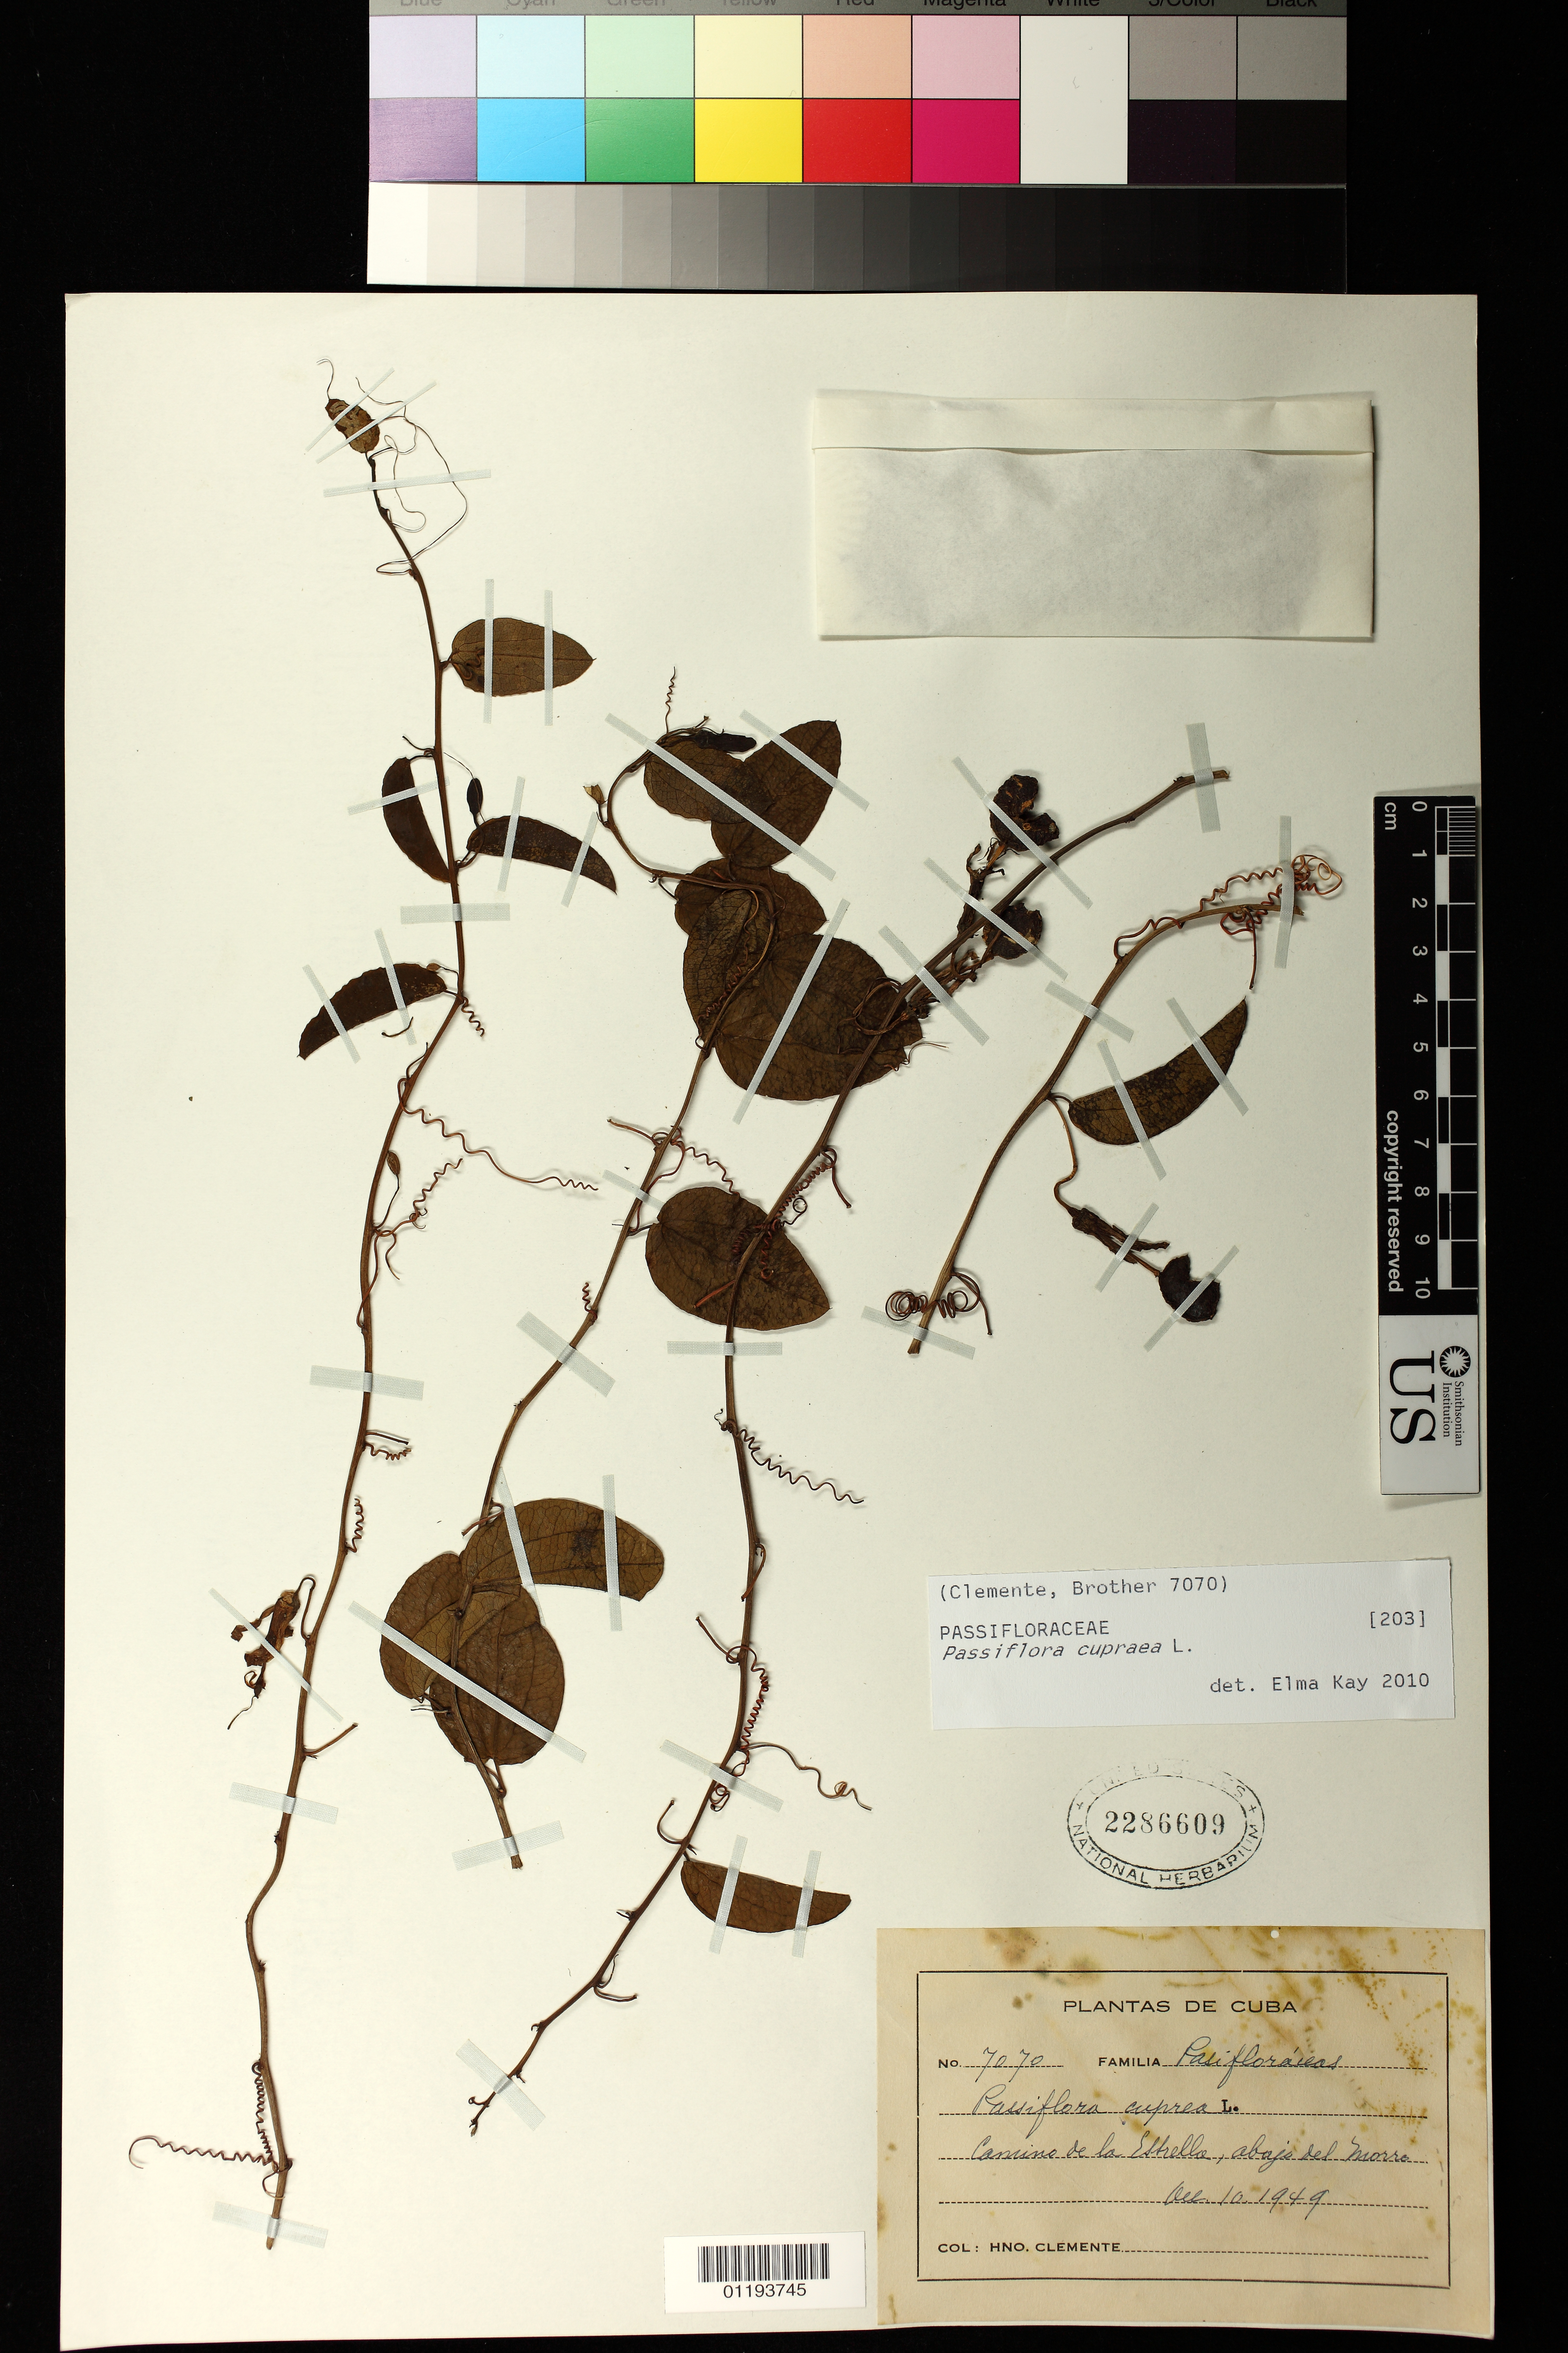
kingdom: Plantae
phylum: Tracheophyta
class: Magnoliopsida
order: Malpighiales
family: Passifloraceae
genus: Passiflora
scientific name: Passiflora cupraea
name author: L.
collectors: Bro. Clemente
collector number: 7070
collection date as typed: Oct 10 1949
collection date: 1949-10-10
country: Cuba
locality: Camino de la Estrella, abajo del Morro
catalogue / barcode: US 2286609